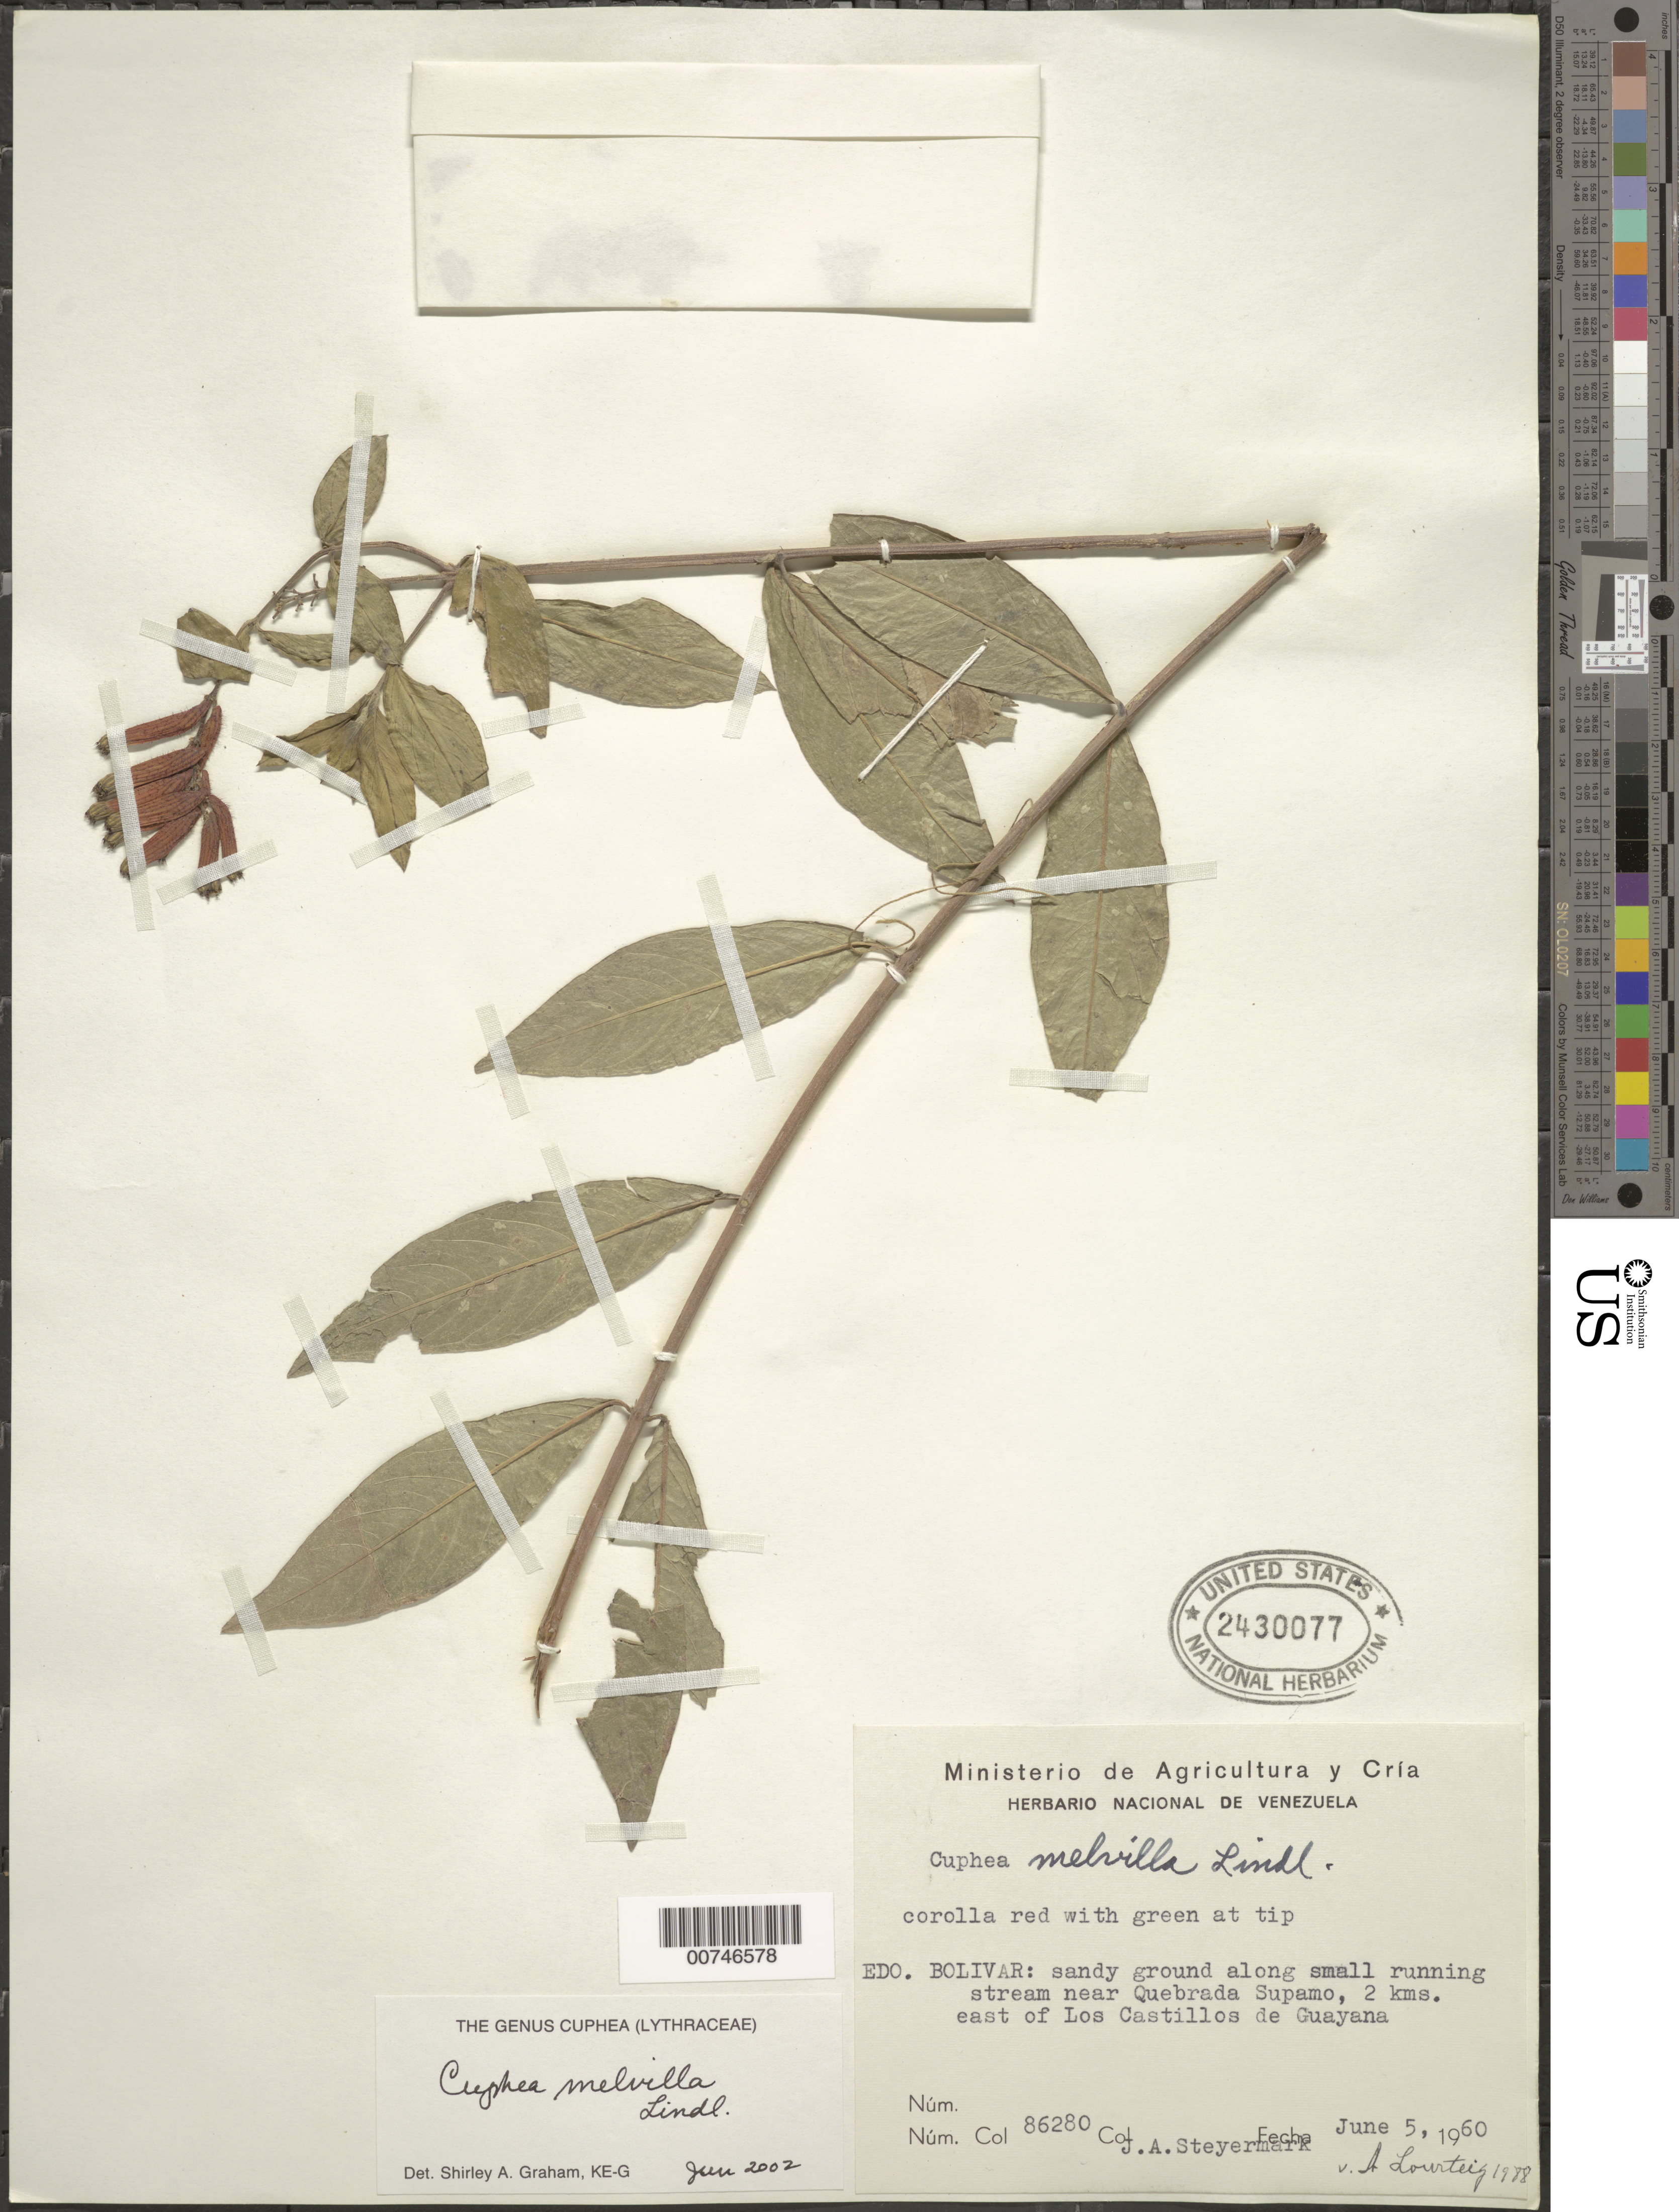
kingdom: Plantae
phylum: Tracheophyta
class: Magnoliopsida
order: Myrtales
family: Lythraceae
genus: Cuphea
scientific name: Cuphea melvilla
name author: Lindl.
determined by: Graham, Shirley Ann Tousch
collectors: J. Steyermark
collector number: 86280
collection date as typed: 5-Jun-60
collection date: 1960-06-05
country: Venezuela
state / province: Bolívar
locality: Los Castillos de Guyana, 2 km E of, near Quebrada Supamo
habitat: Sandy ground along small running stream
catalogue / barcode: US 2430077